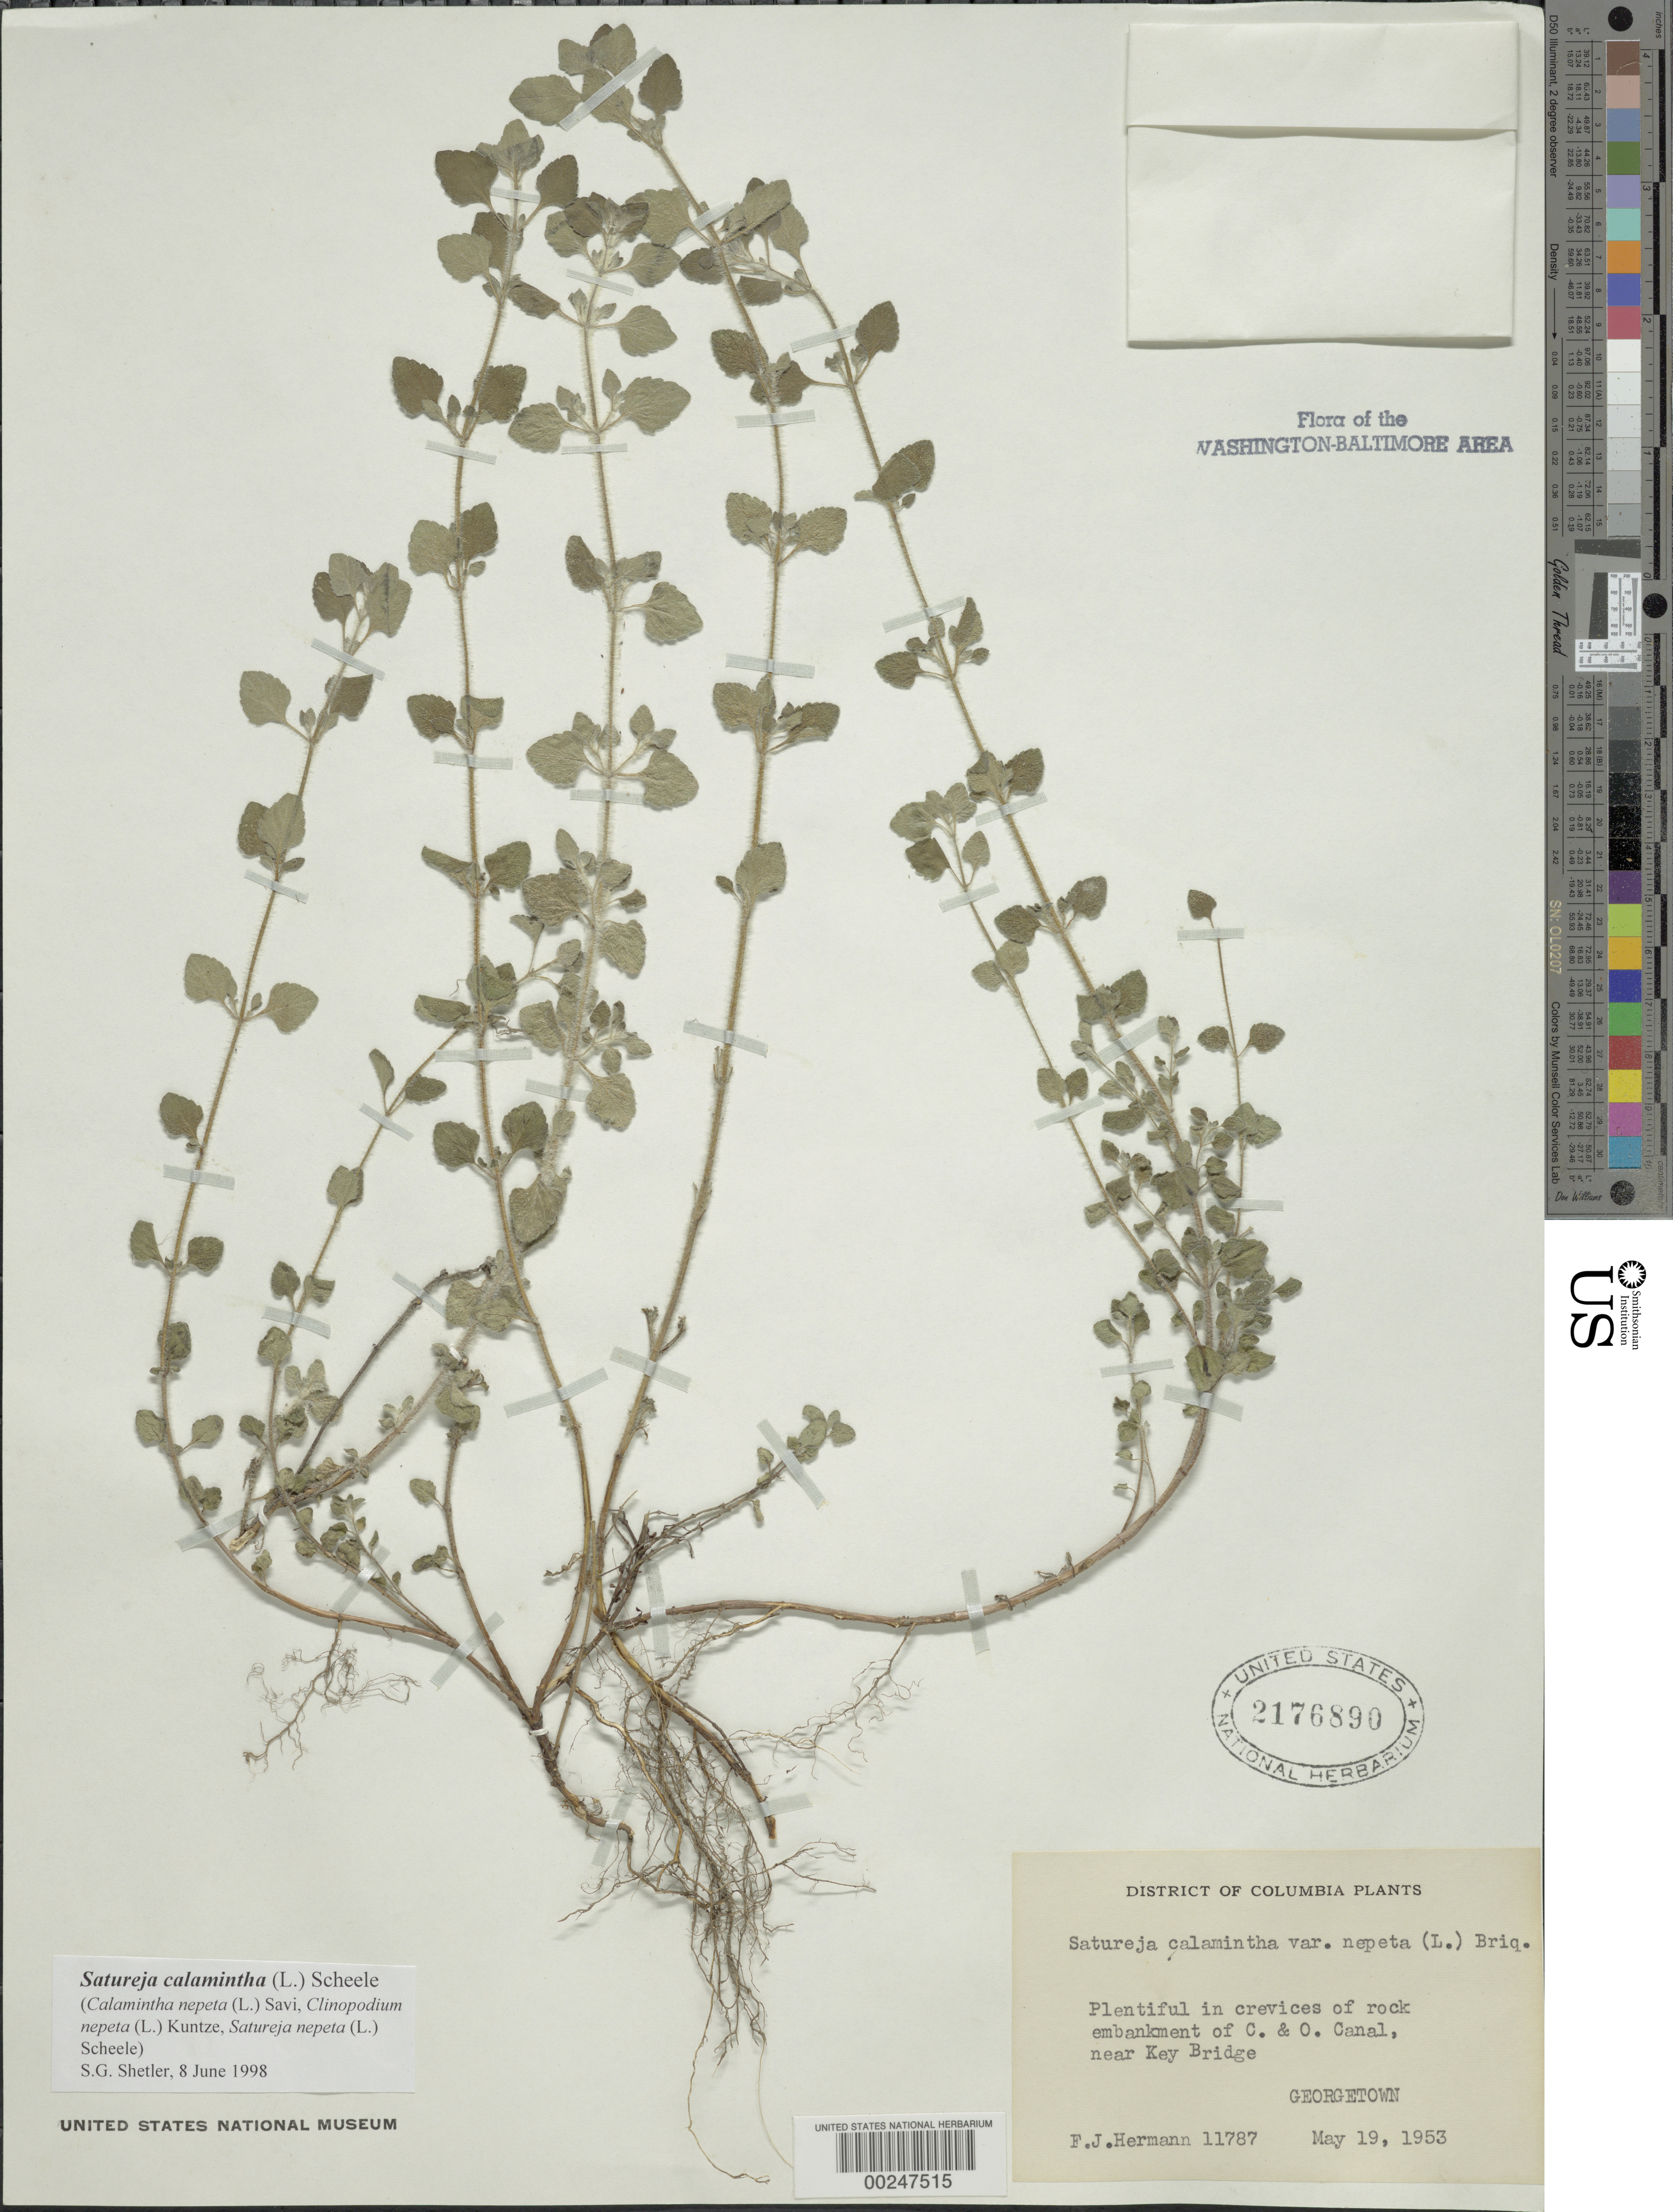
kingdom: Plantae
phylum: Tracheophyta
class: Magnoliopsida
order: Lamiales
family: Lamiaceae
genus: Clinopodium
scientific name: Clinopodium nepeta subsp. glandulosum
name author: (Req.) Govaerts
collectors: F. J. Hermann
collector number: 11787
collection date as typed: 19 May 1953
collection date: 1953-05-19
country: United States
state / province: District of Columbia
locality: C and O Canal near Key Bridge, Georgetown C. and O. Canal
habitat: In crevices of rock embankment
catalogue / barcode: US 2176890